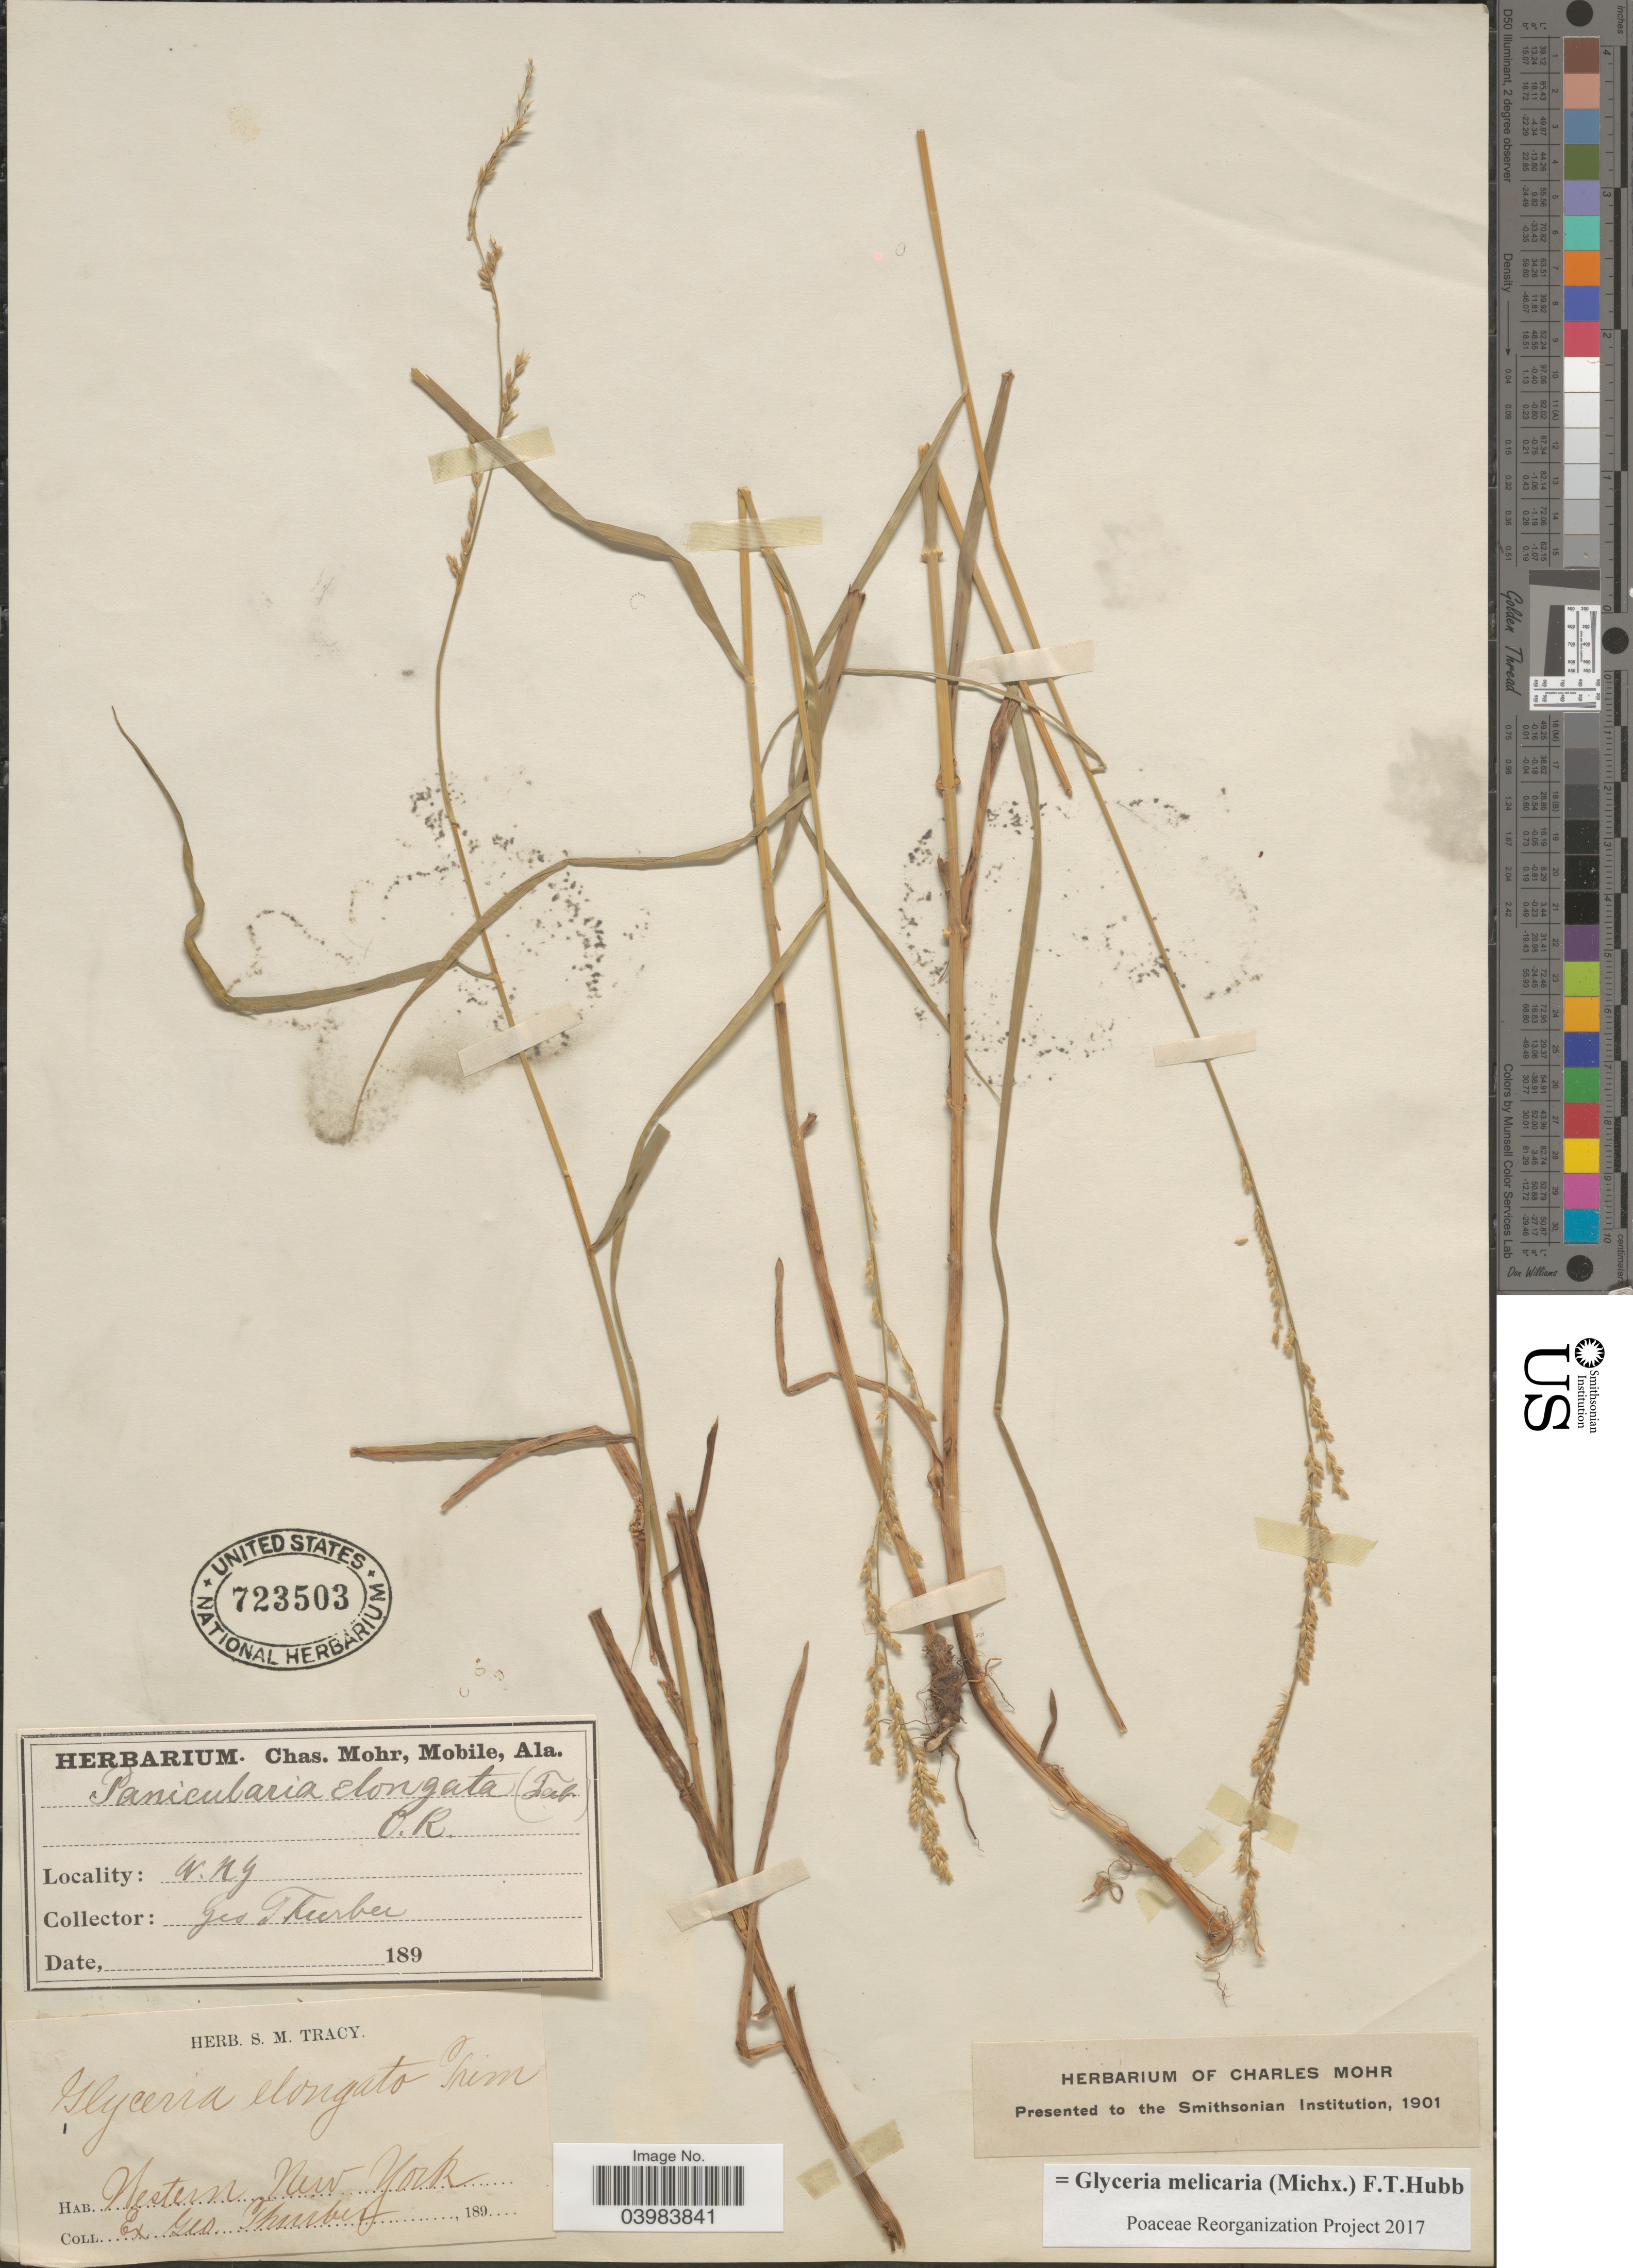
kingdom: Plantae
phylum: Tracheophyta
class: Liliopsida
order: Poales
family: Poaceae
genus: Glyceria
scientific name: Glyceria melicaria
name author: (Michx.) F.T. Hubb.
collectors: G. Thurber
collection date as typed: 189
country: United States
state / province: New York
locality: Western New York.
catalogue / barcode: US 723503